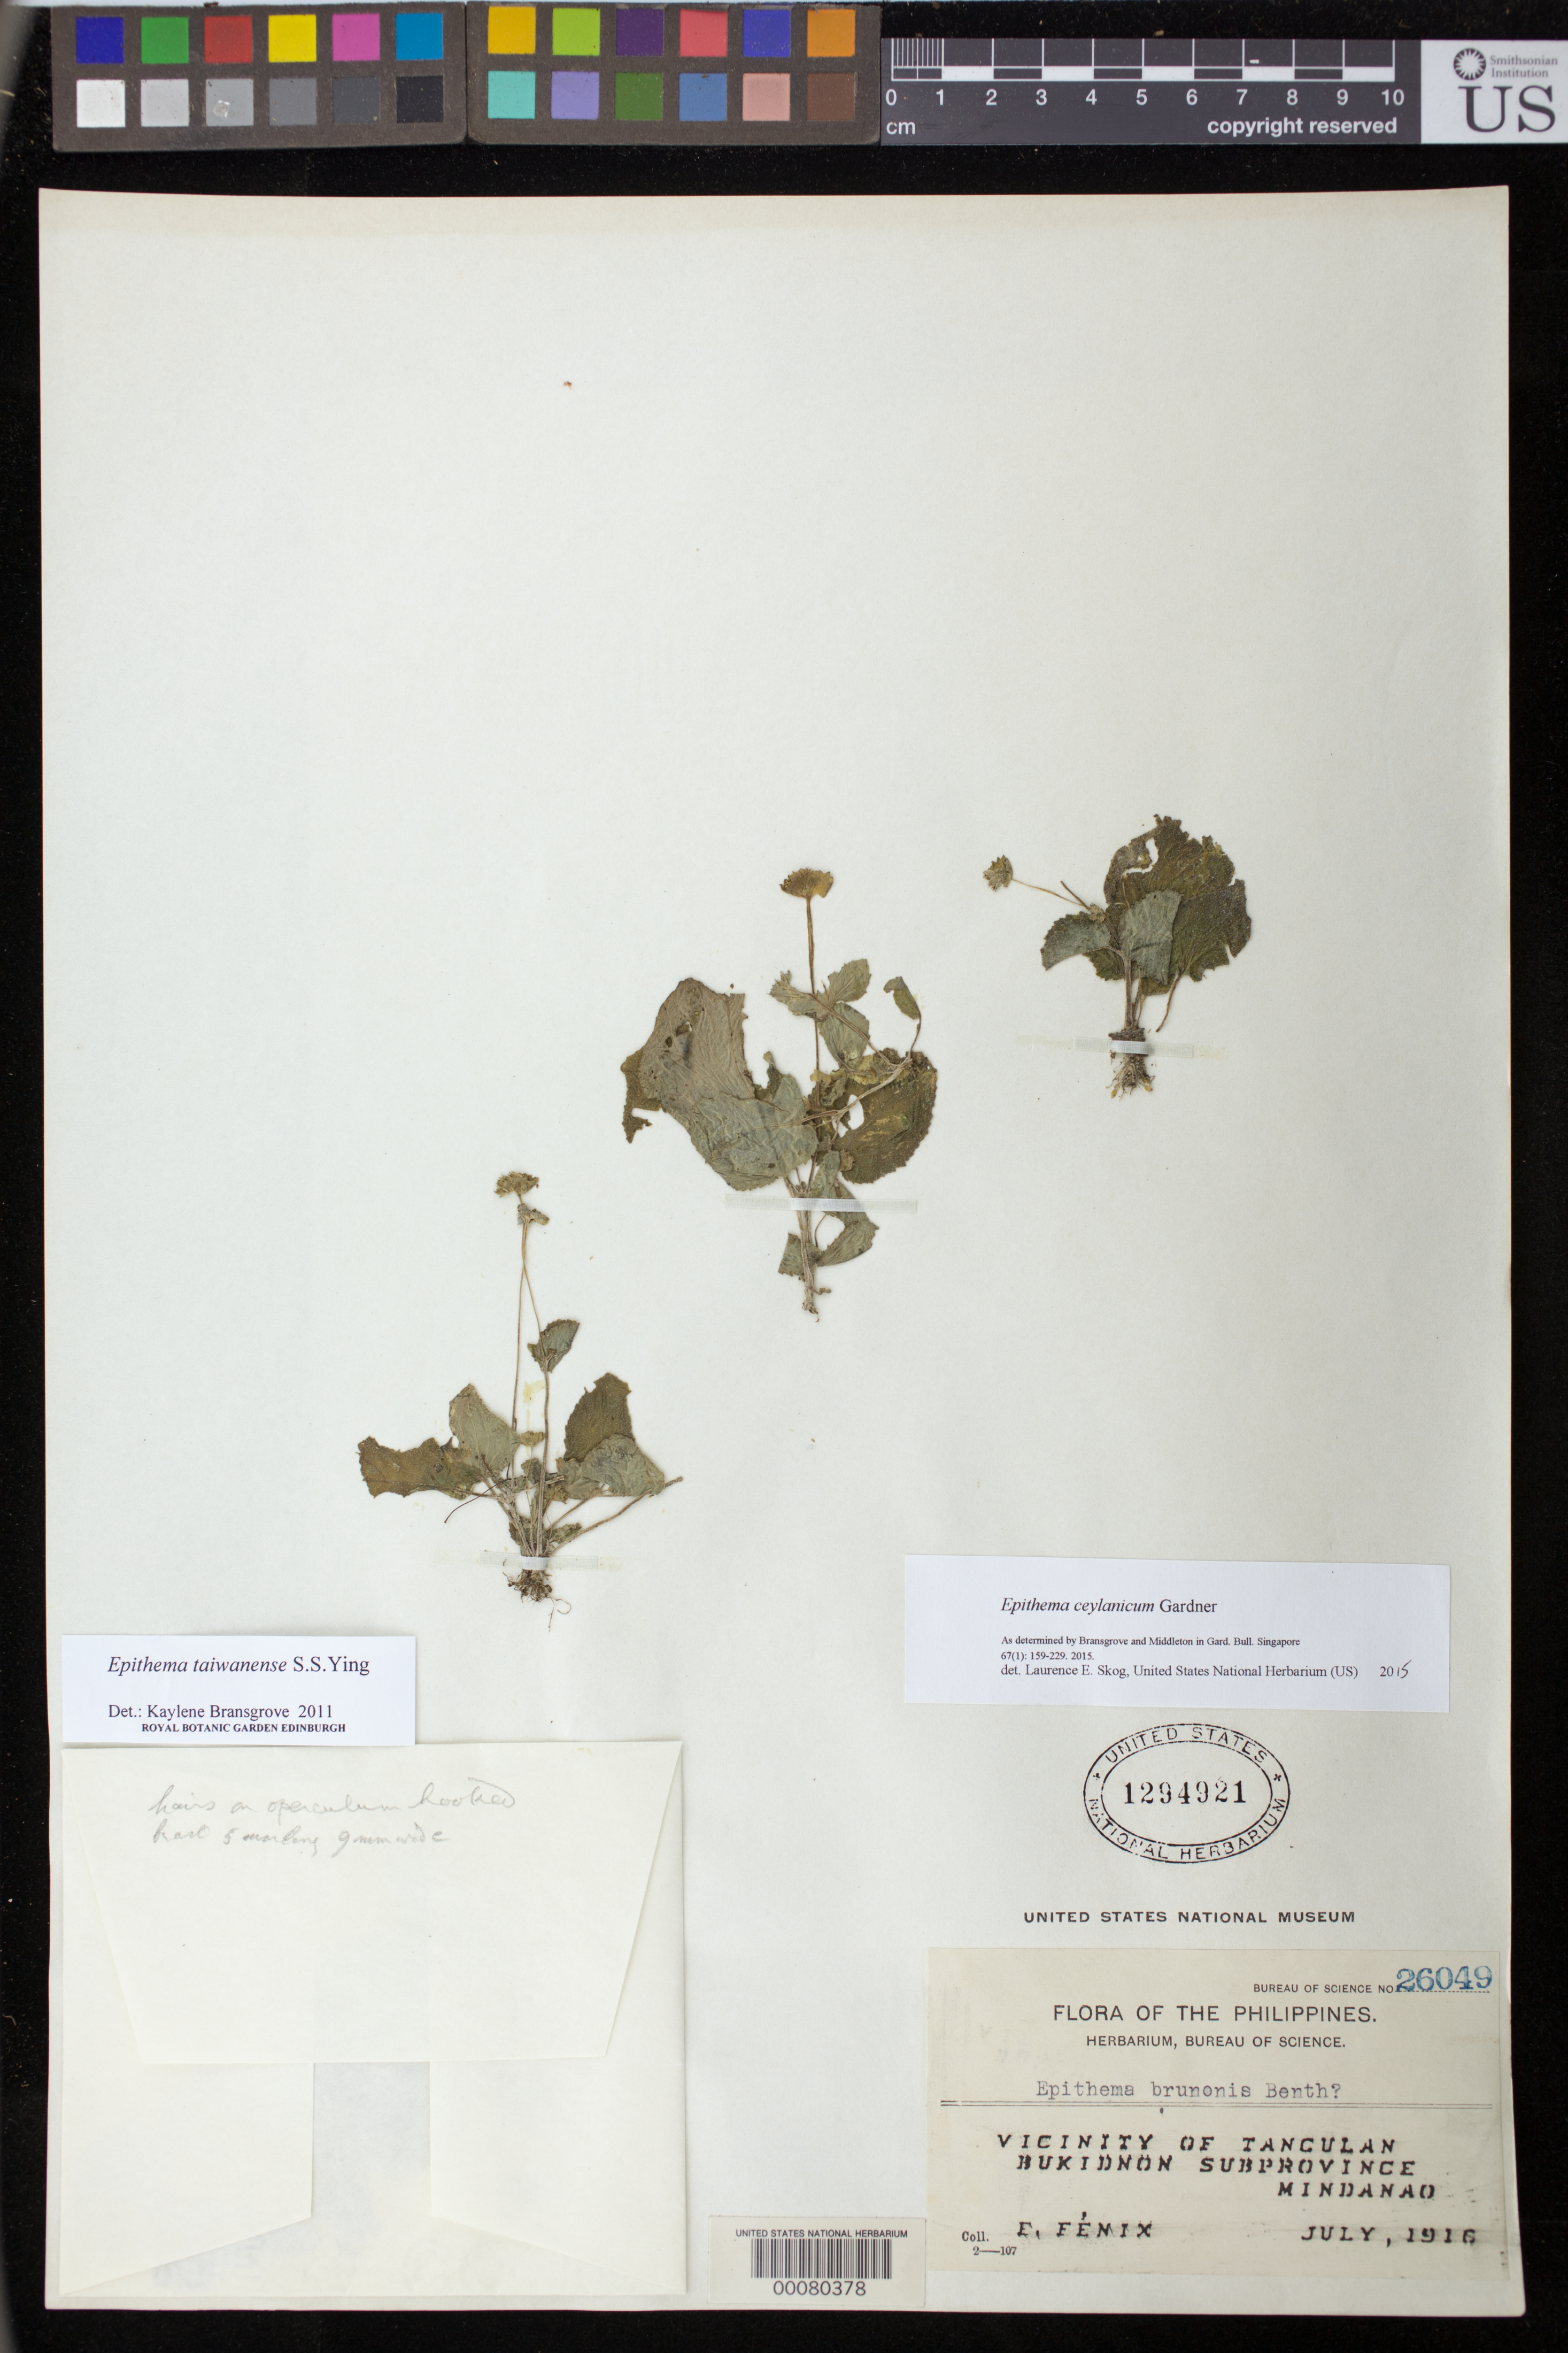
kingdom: Plantae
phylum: Tracheophyta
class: Magnoliopsida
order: Lamiales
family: Gesneriaceae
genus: Epithema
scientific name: Epithema ceylanicum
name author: Wight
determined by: Skog, Laurence E.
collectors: E. Fénix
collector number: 26049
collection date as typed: Jul 1916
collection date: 1916-07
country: Philippines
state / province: Northern Mindanao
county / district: Bukidnon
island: Mindanao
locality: Bukidon Subprov., vicinity of Tanculan.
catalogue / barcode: US 1294921